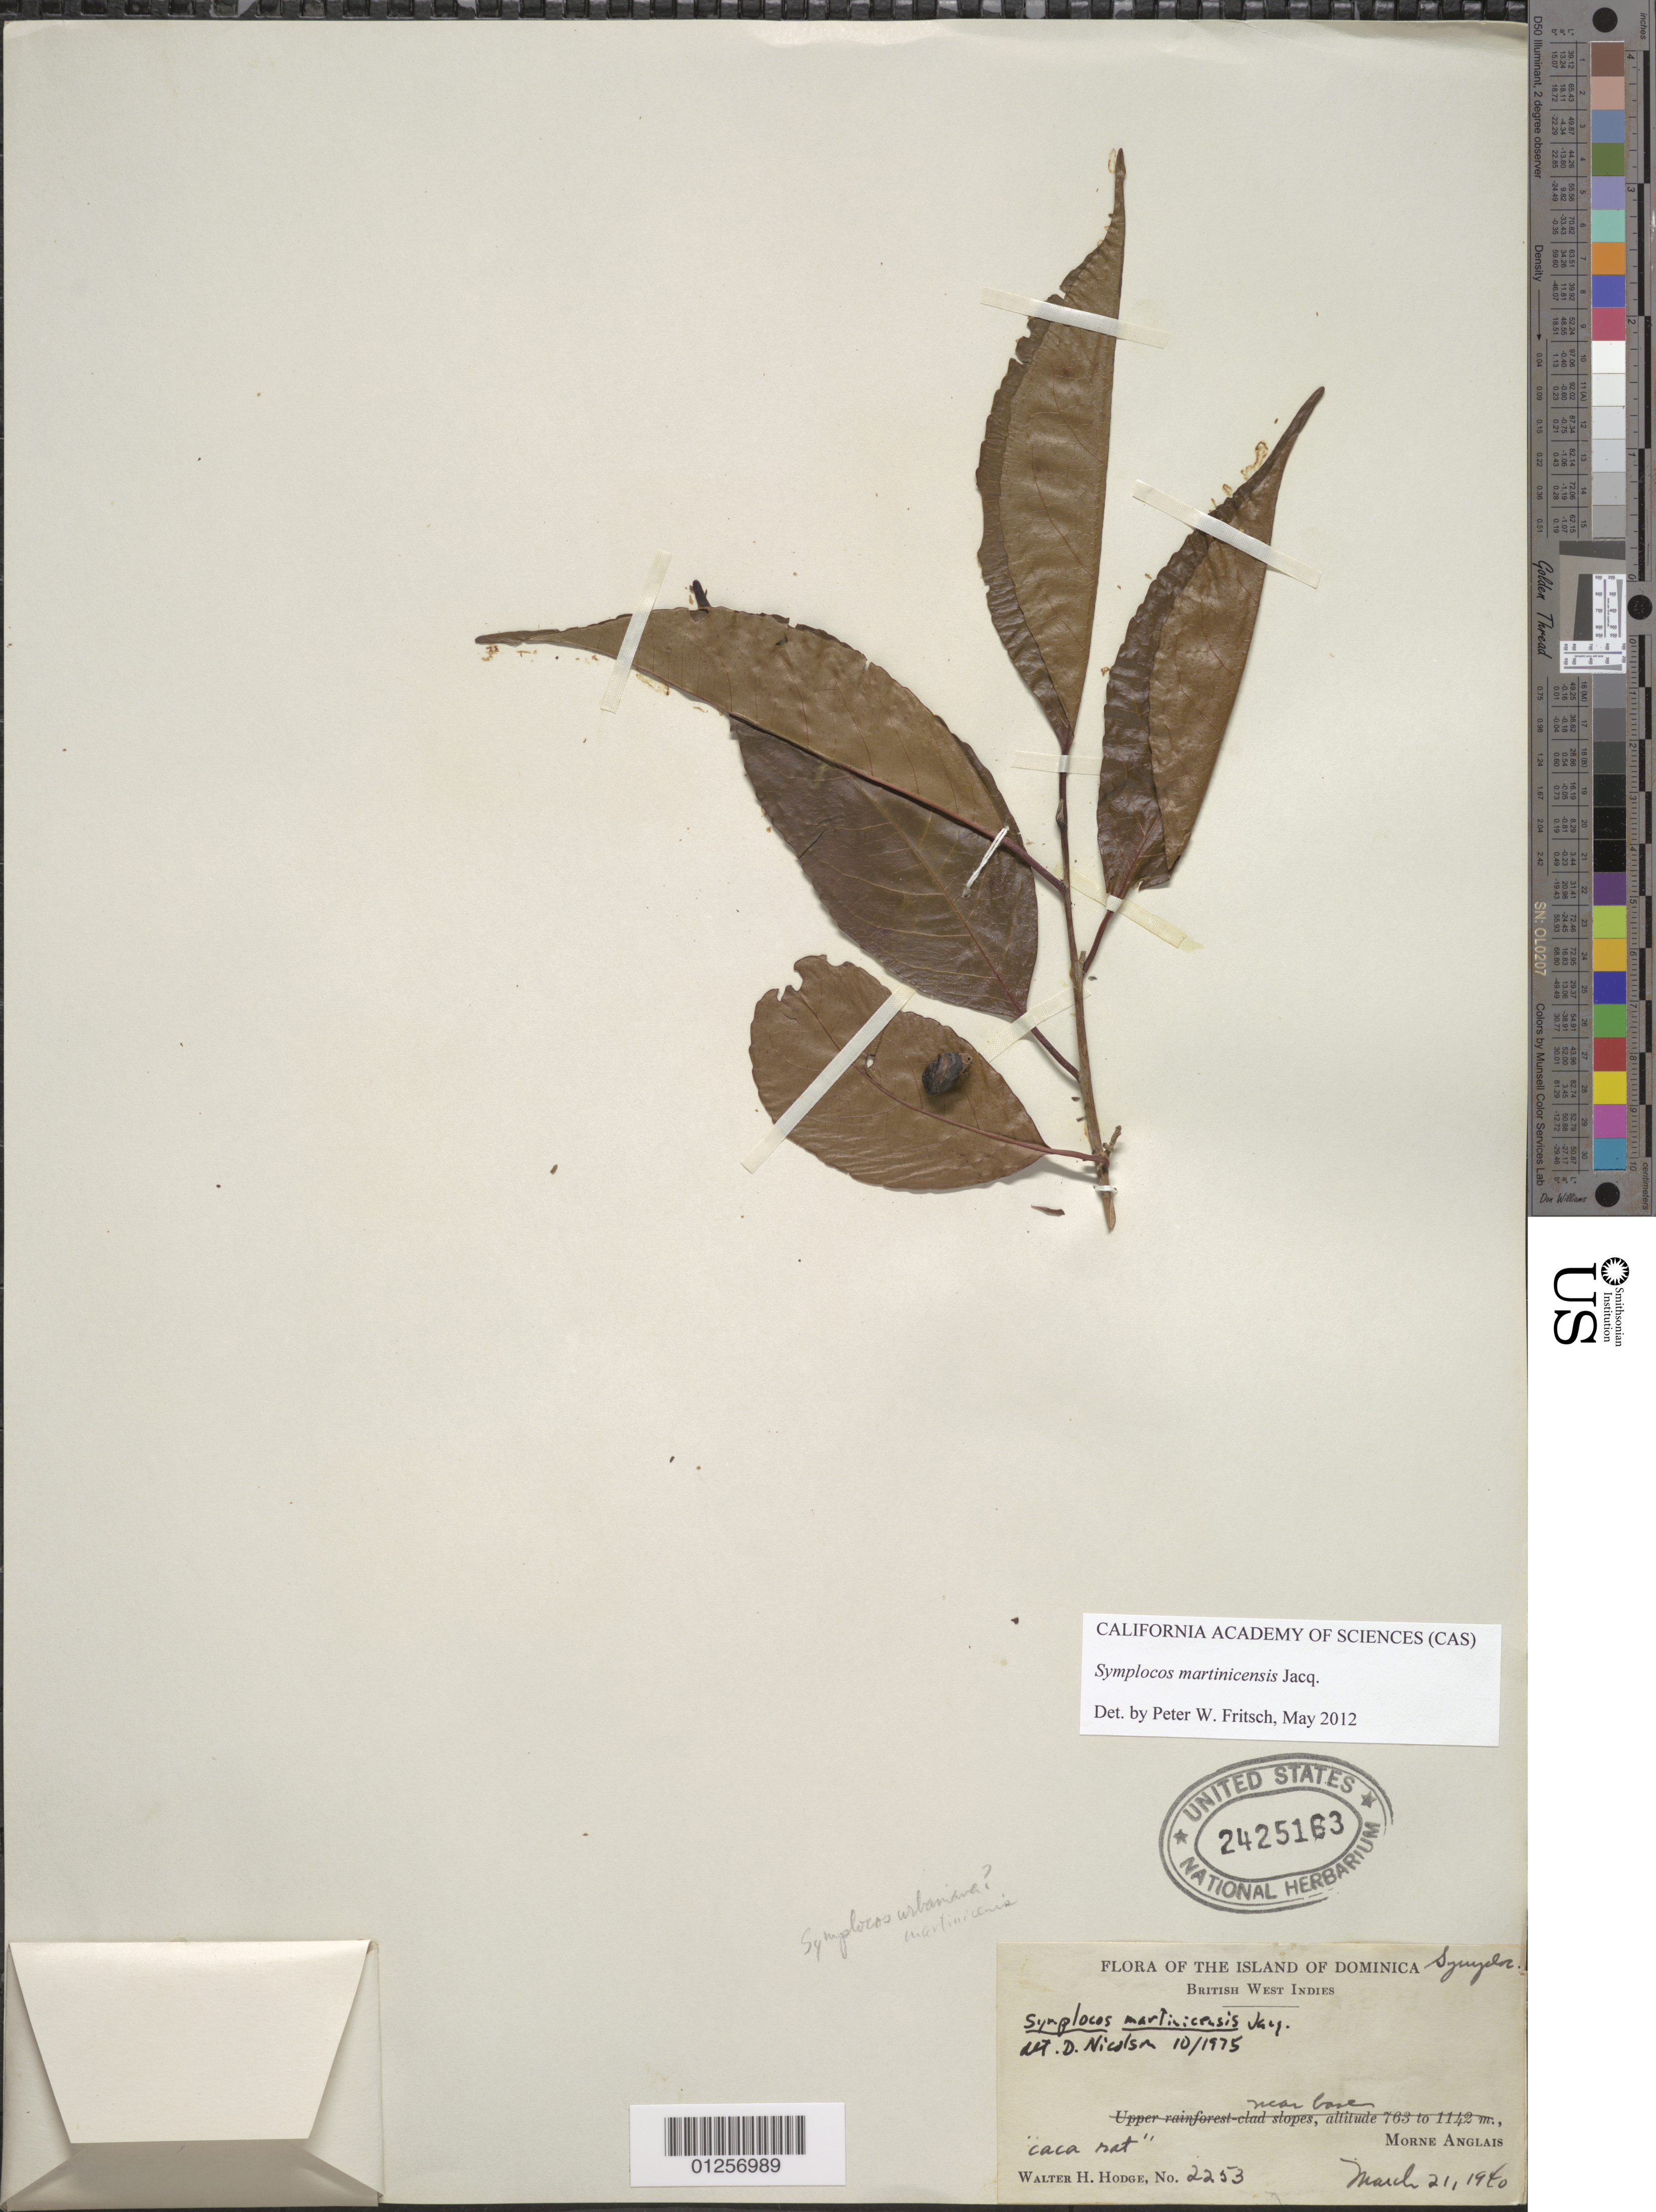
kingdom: Plantae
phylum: Tracheophyta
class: Magnoliopsida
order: Ericales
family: Symplocaceae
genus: Symplocos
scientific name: Symplocos martinicensis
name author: Jacq.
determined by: Fritsch, Peter W.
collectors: W. Hodge & B. Hodge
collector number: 2253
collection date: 1940-03-21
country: Dominica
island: Dominica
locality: Morne Anglais, near base.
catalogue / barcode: US 2425163